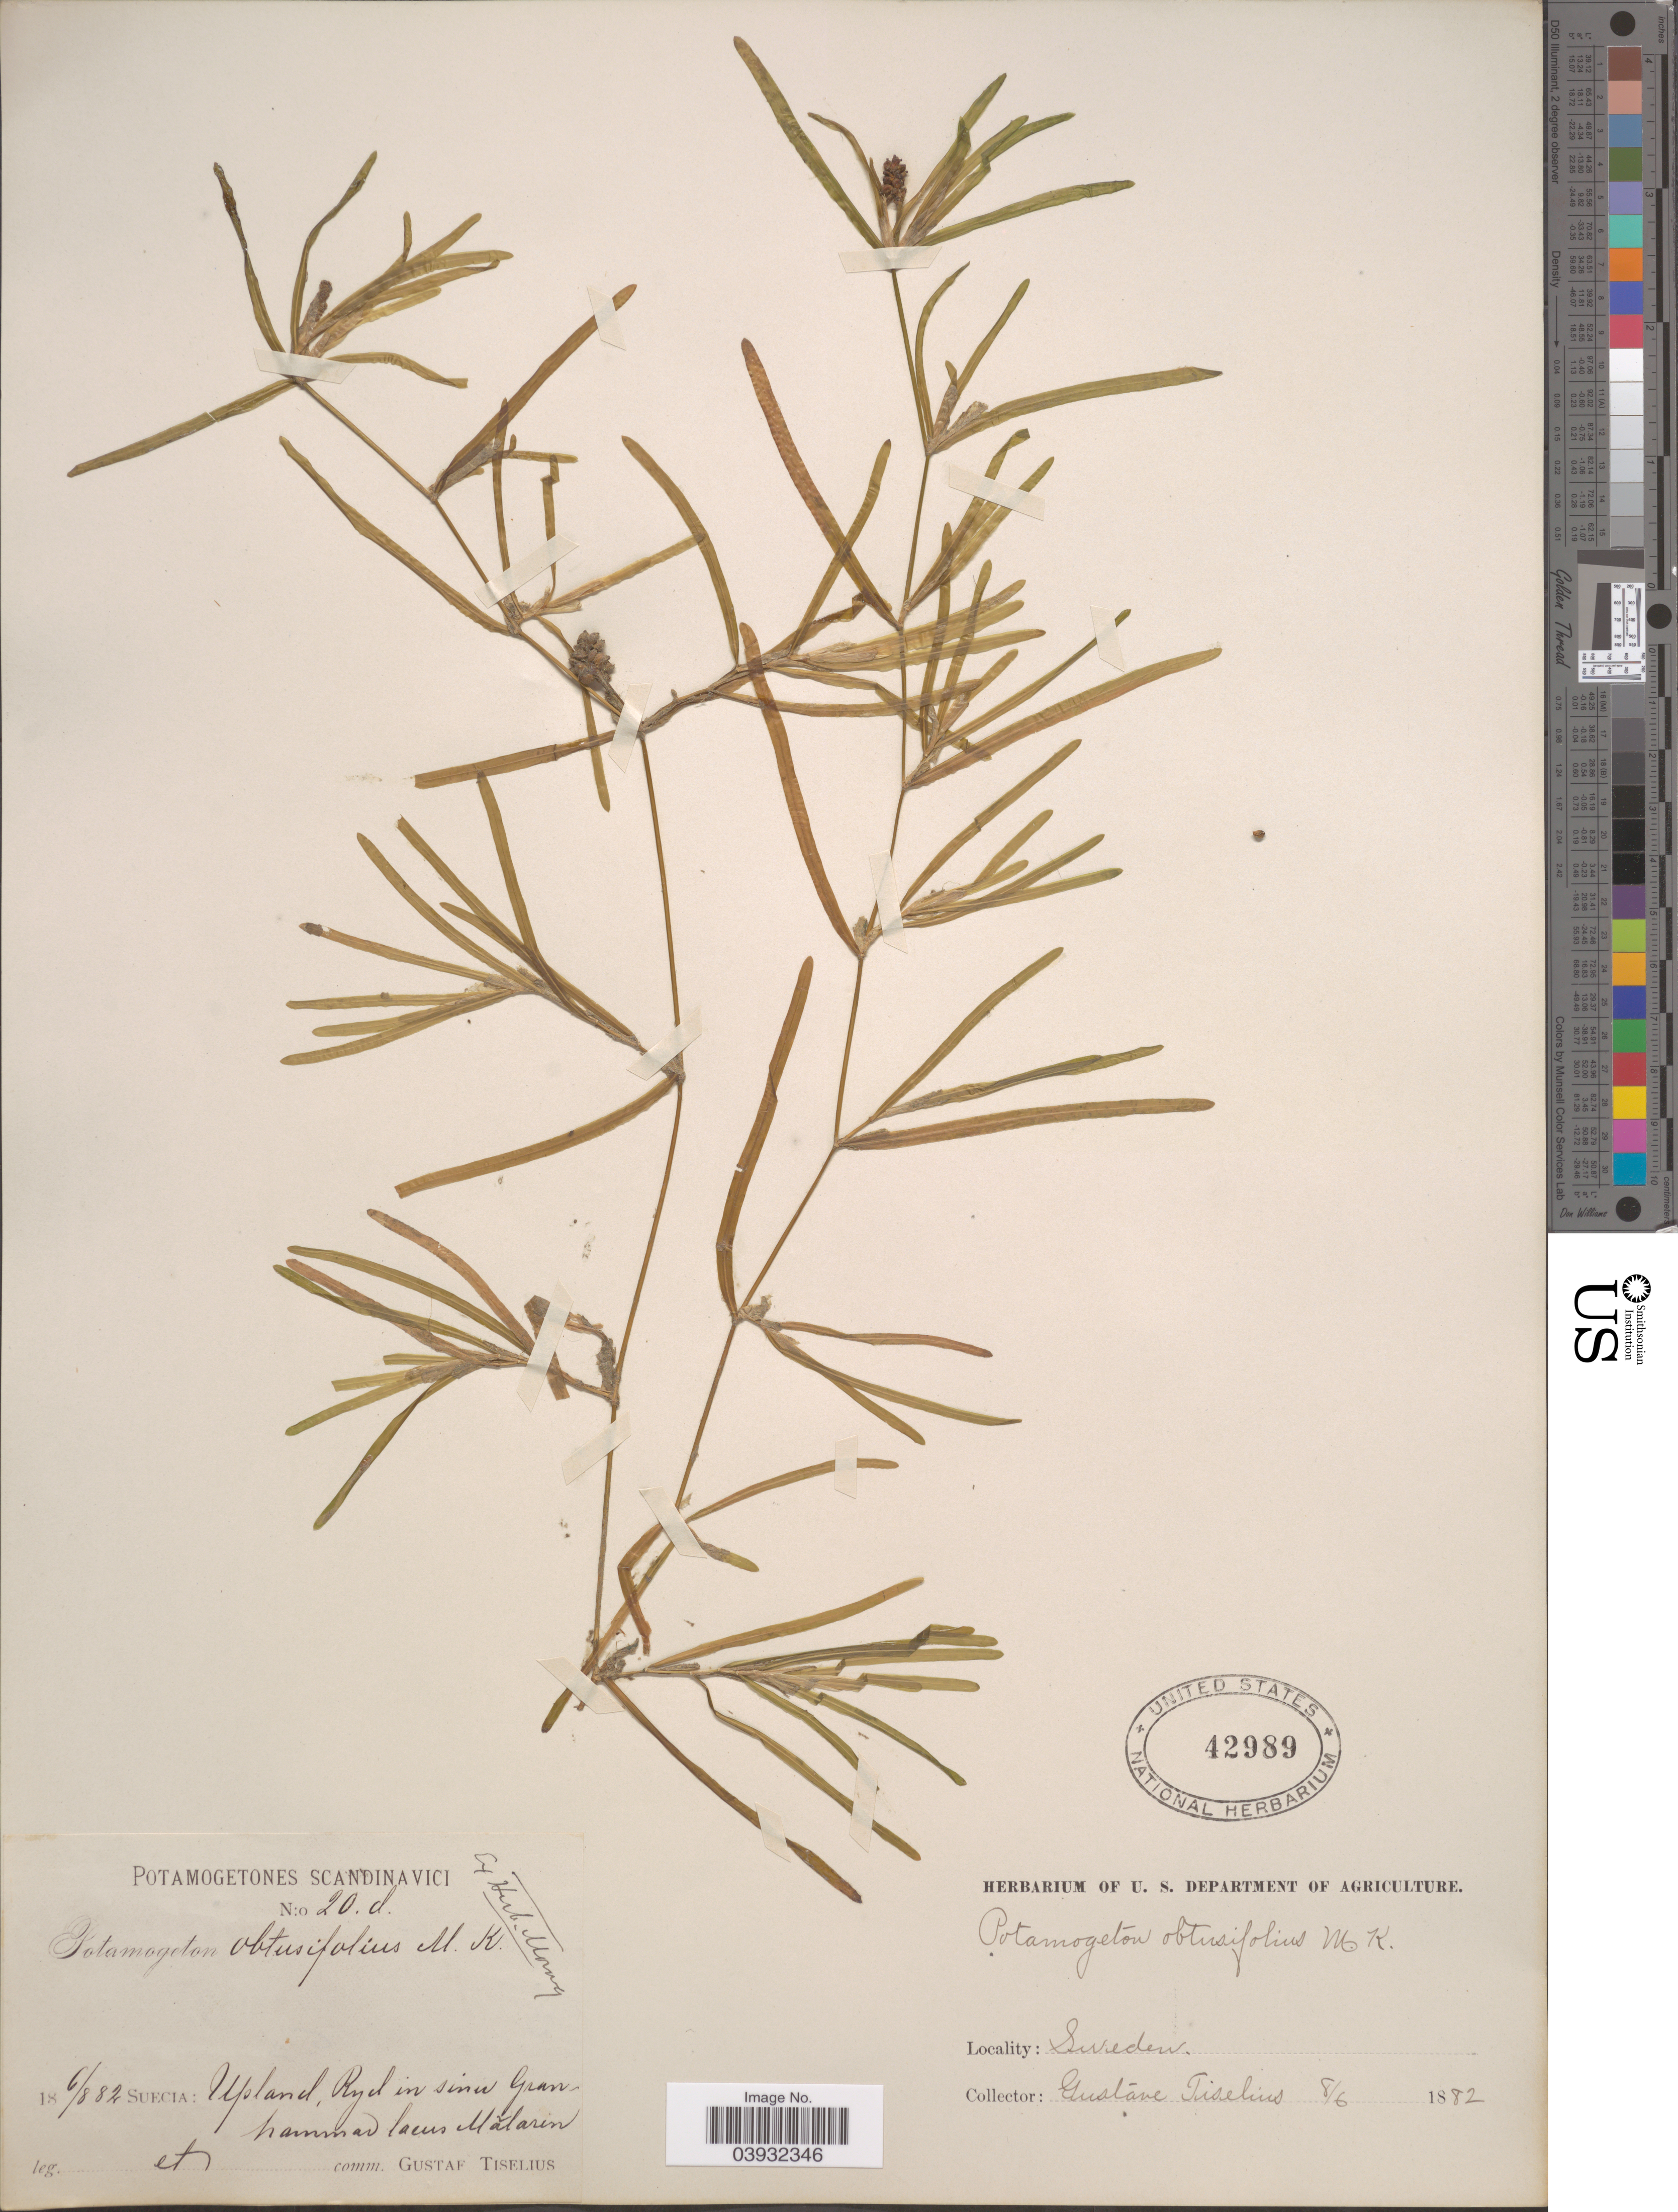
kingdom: Plantae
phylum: Tracheophyta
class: Liliopsida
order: Alismatales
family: Potamogetonaceae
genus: Potamogeton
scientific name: Potamogeton obtusifolius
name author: Mert. & W.D.J. Koch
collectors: G. Tiselius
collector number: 20d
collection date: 1882-08-06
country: Sweden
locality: Suecia: Upland, Ryd in sinu Gran hammar lacus Mǎlarin.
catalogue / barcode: US 42989